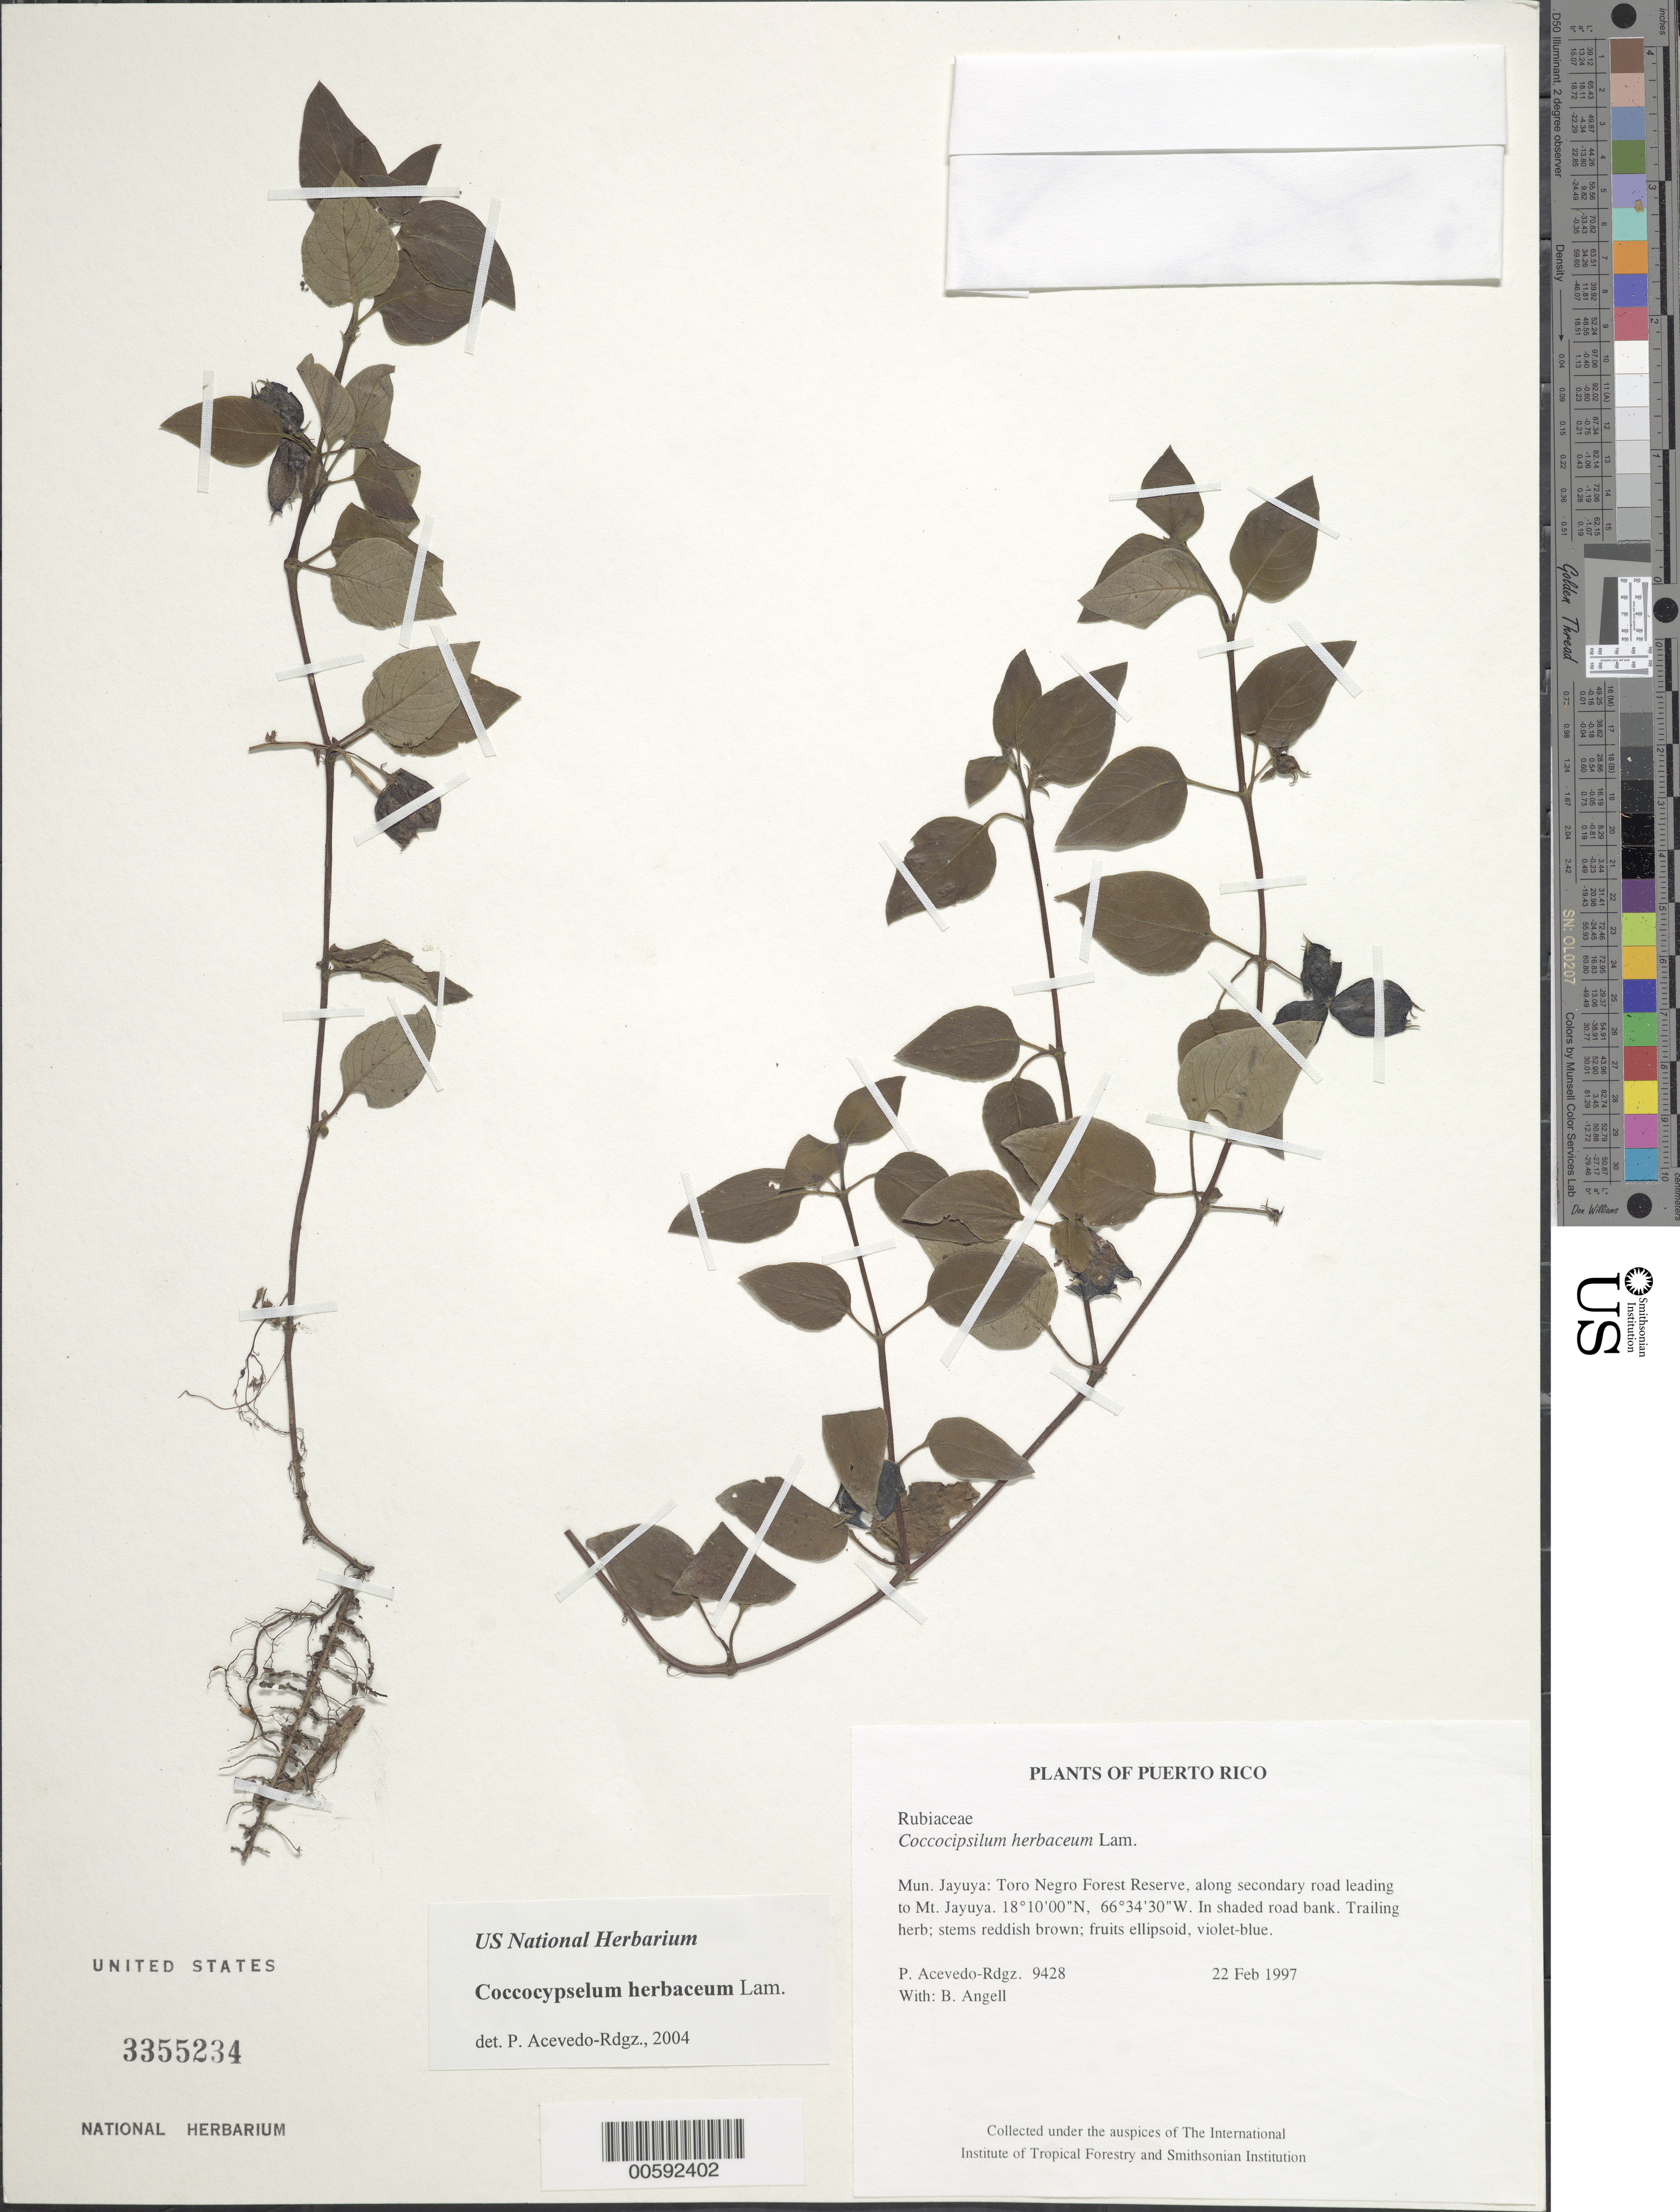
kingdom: Plantae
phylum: Tracheophyta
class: Magnoliopsida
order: Gentianales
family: Rubiaceae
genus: Coccocypselum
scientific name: Coccocypselum herbaceum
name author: Aubl.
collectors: P. Acevedo-Rodr. & Bobbi Angell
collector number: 9428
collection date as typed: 22 Feb 1997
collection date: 1997-02-22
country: Puerto Rico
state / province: Jayuya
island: Puerto Rico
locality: Jayuya: Toro Negro Forest Reserve, along secondary road leading to Mt. Jayuya.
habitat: In shaded road bank.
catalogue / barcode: US 3355234